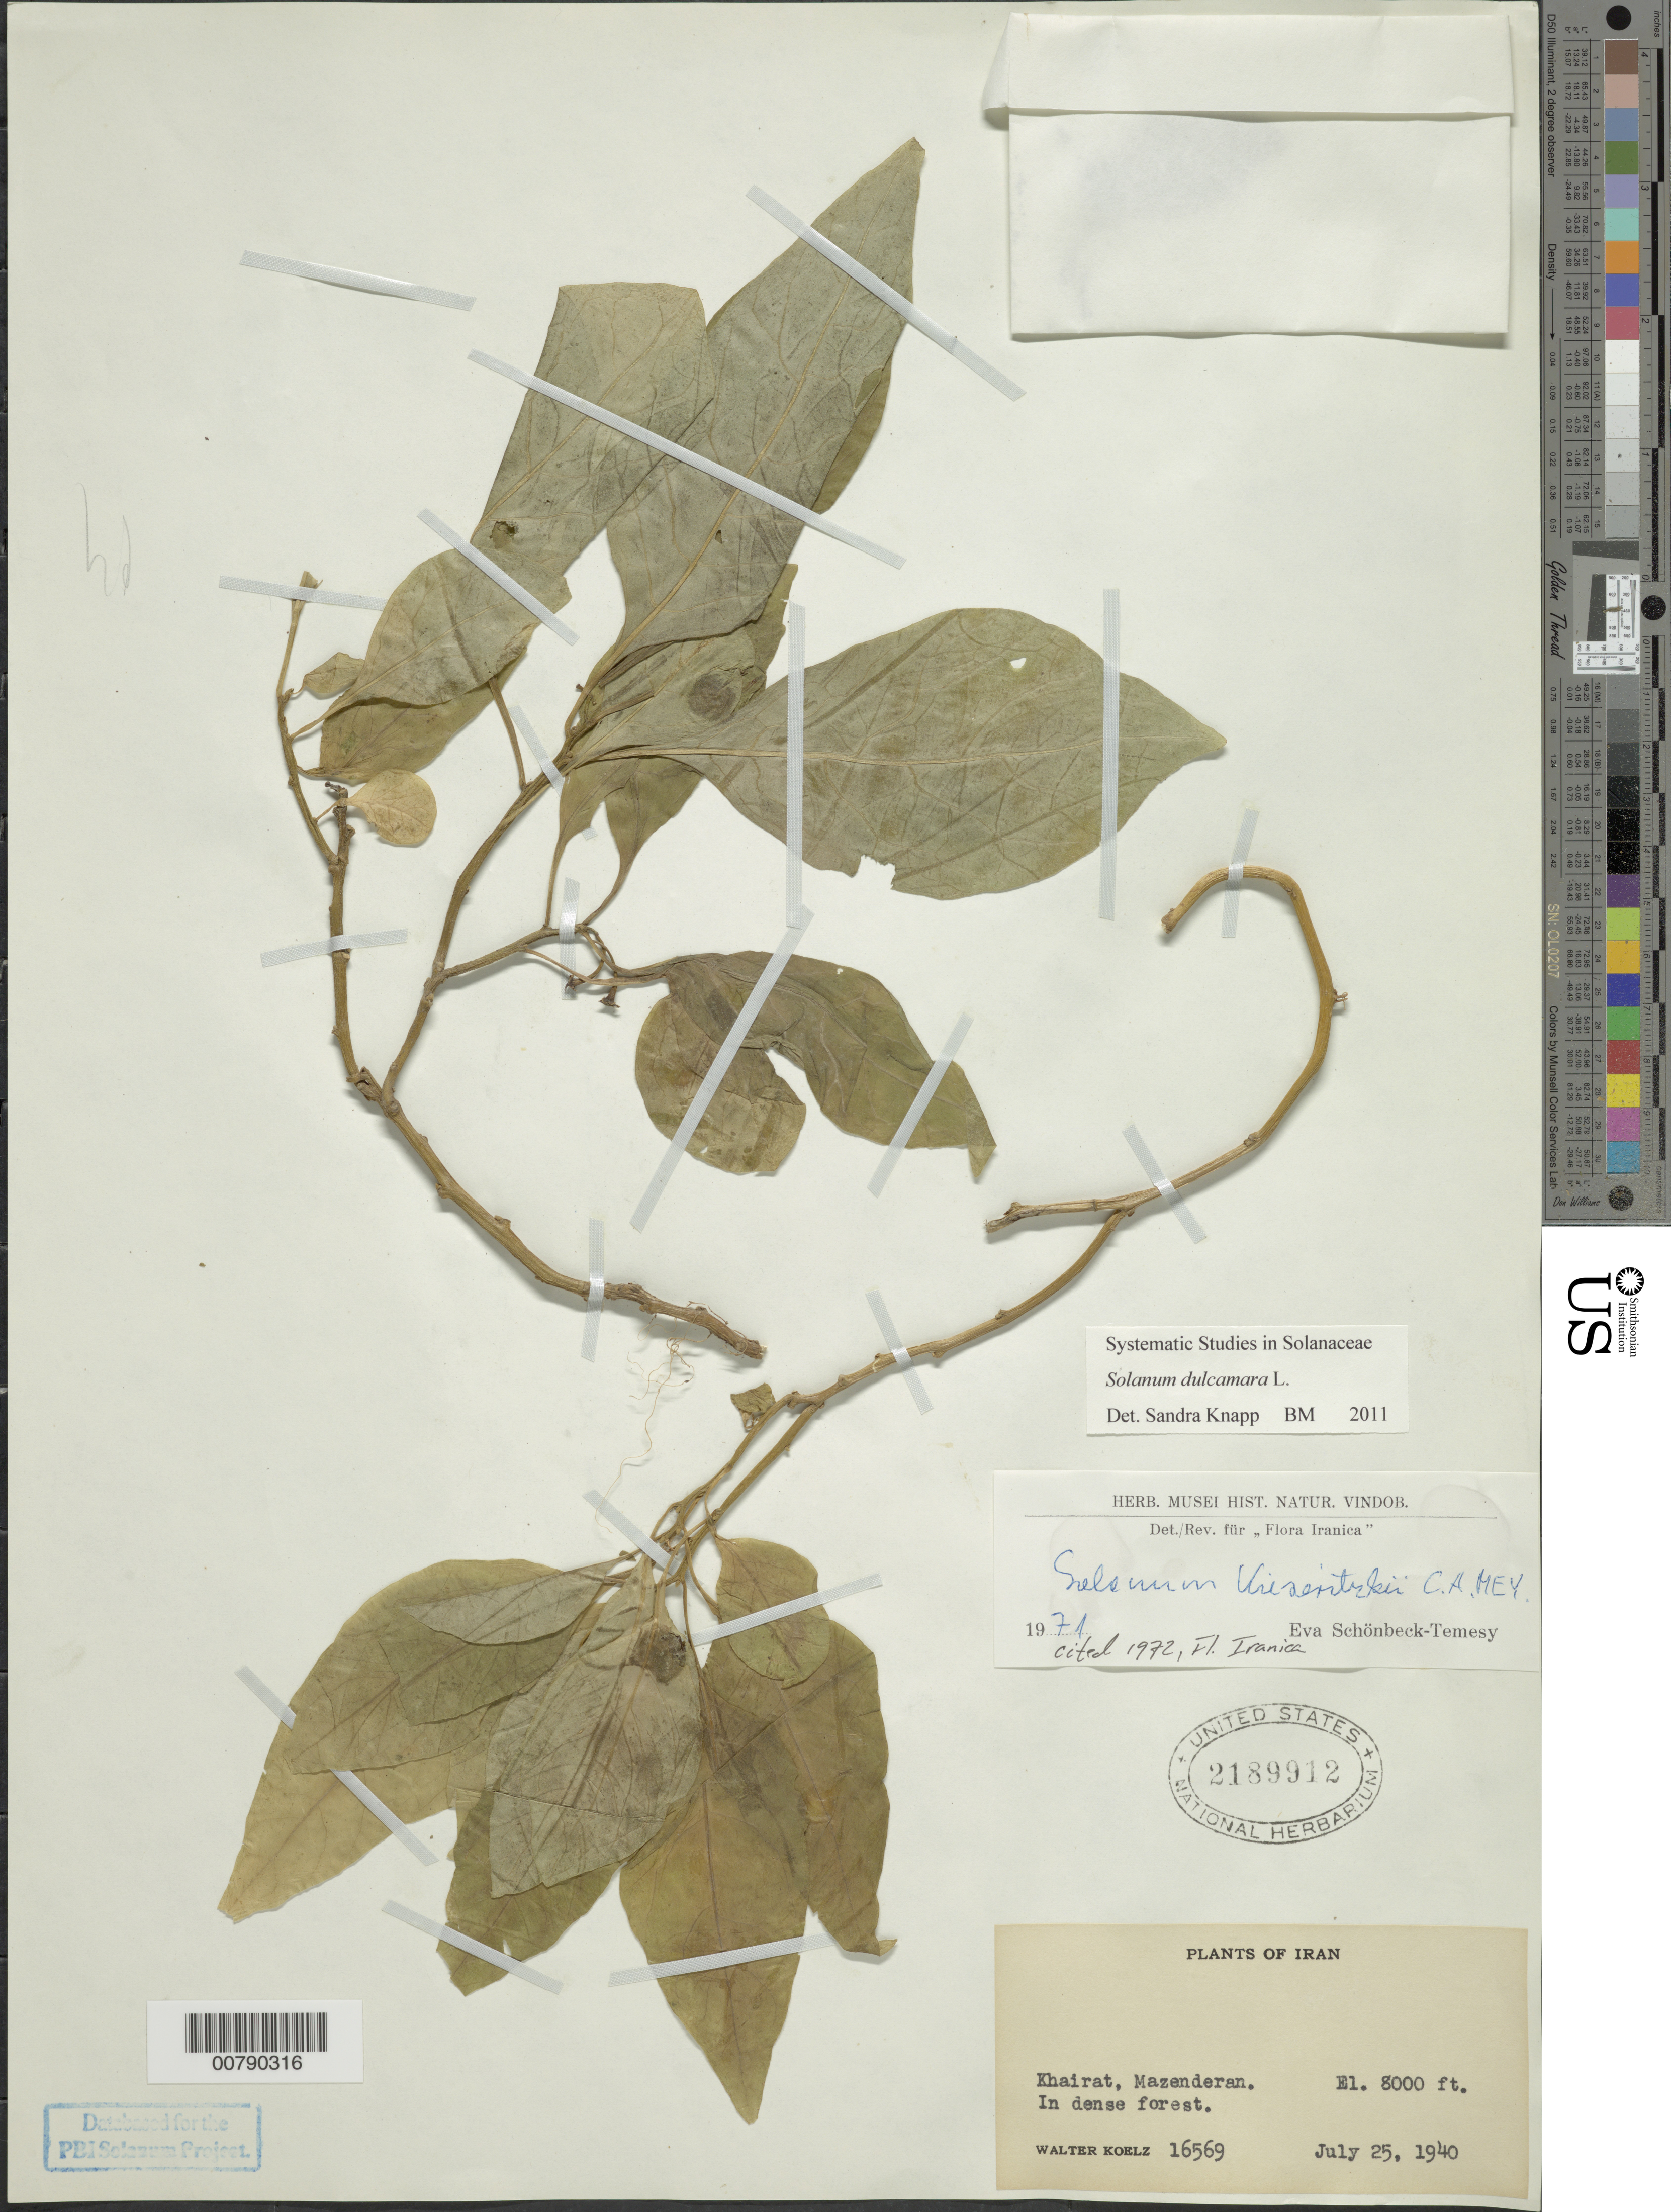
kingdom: Plantae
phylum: Tracheophyta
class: Magnoliopsida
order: Solanales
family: Solanaceae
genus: Solanum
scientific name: Solanum dulcamara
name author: L.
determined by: Knapp, S. D.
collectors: W. N. Koelz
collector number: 16569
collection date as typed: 25 Jul 1940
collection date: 1940-07-25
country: Iran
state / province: Mazandaran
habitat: in dense forest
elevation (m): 2439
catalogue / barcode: US 2189912